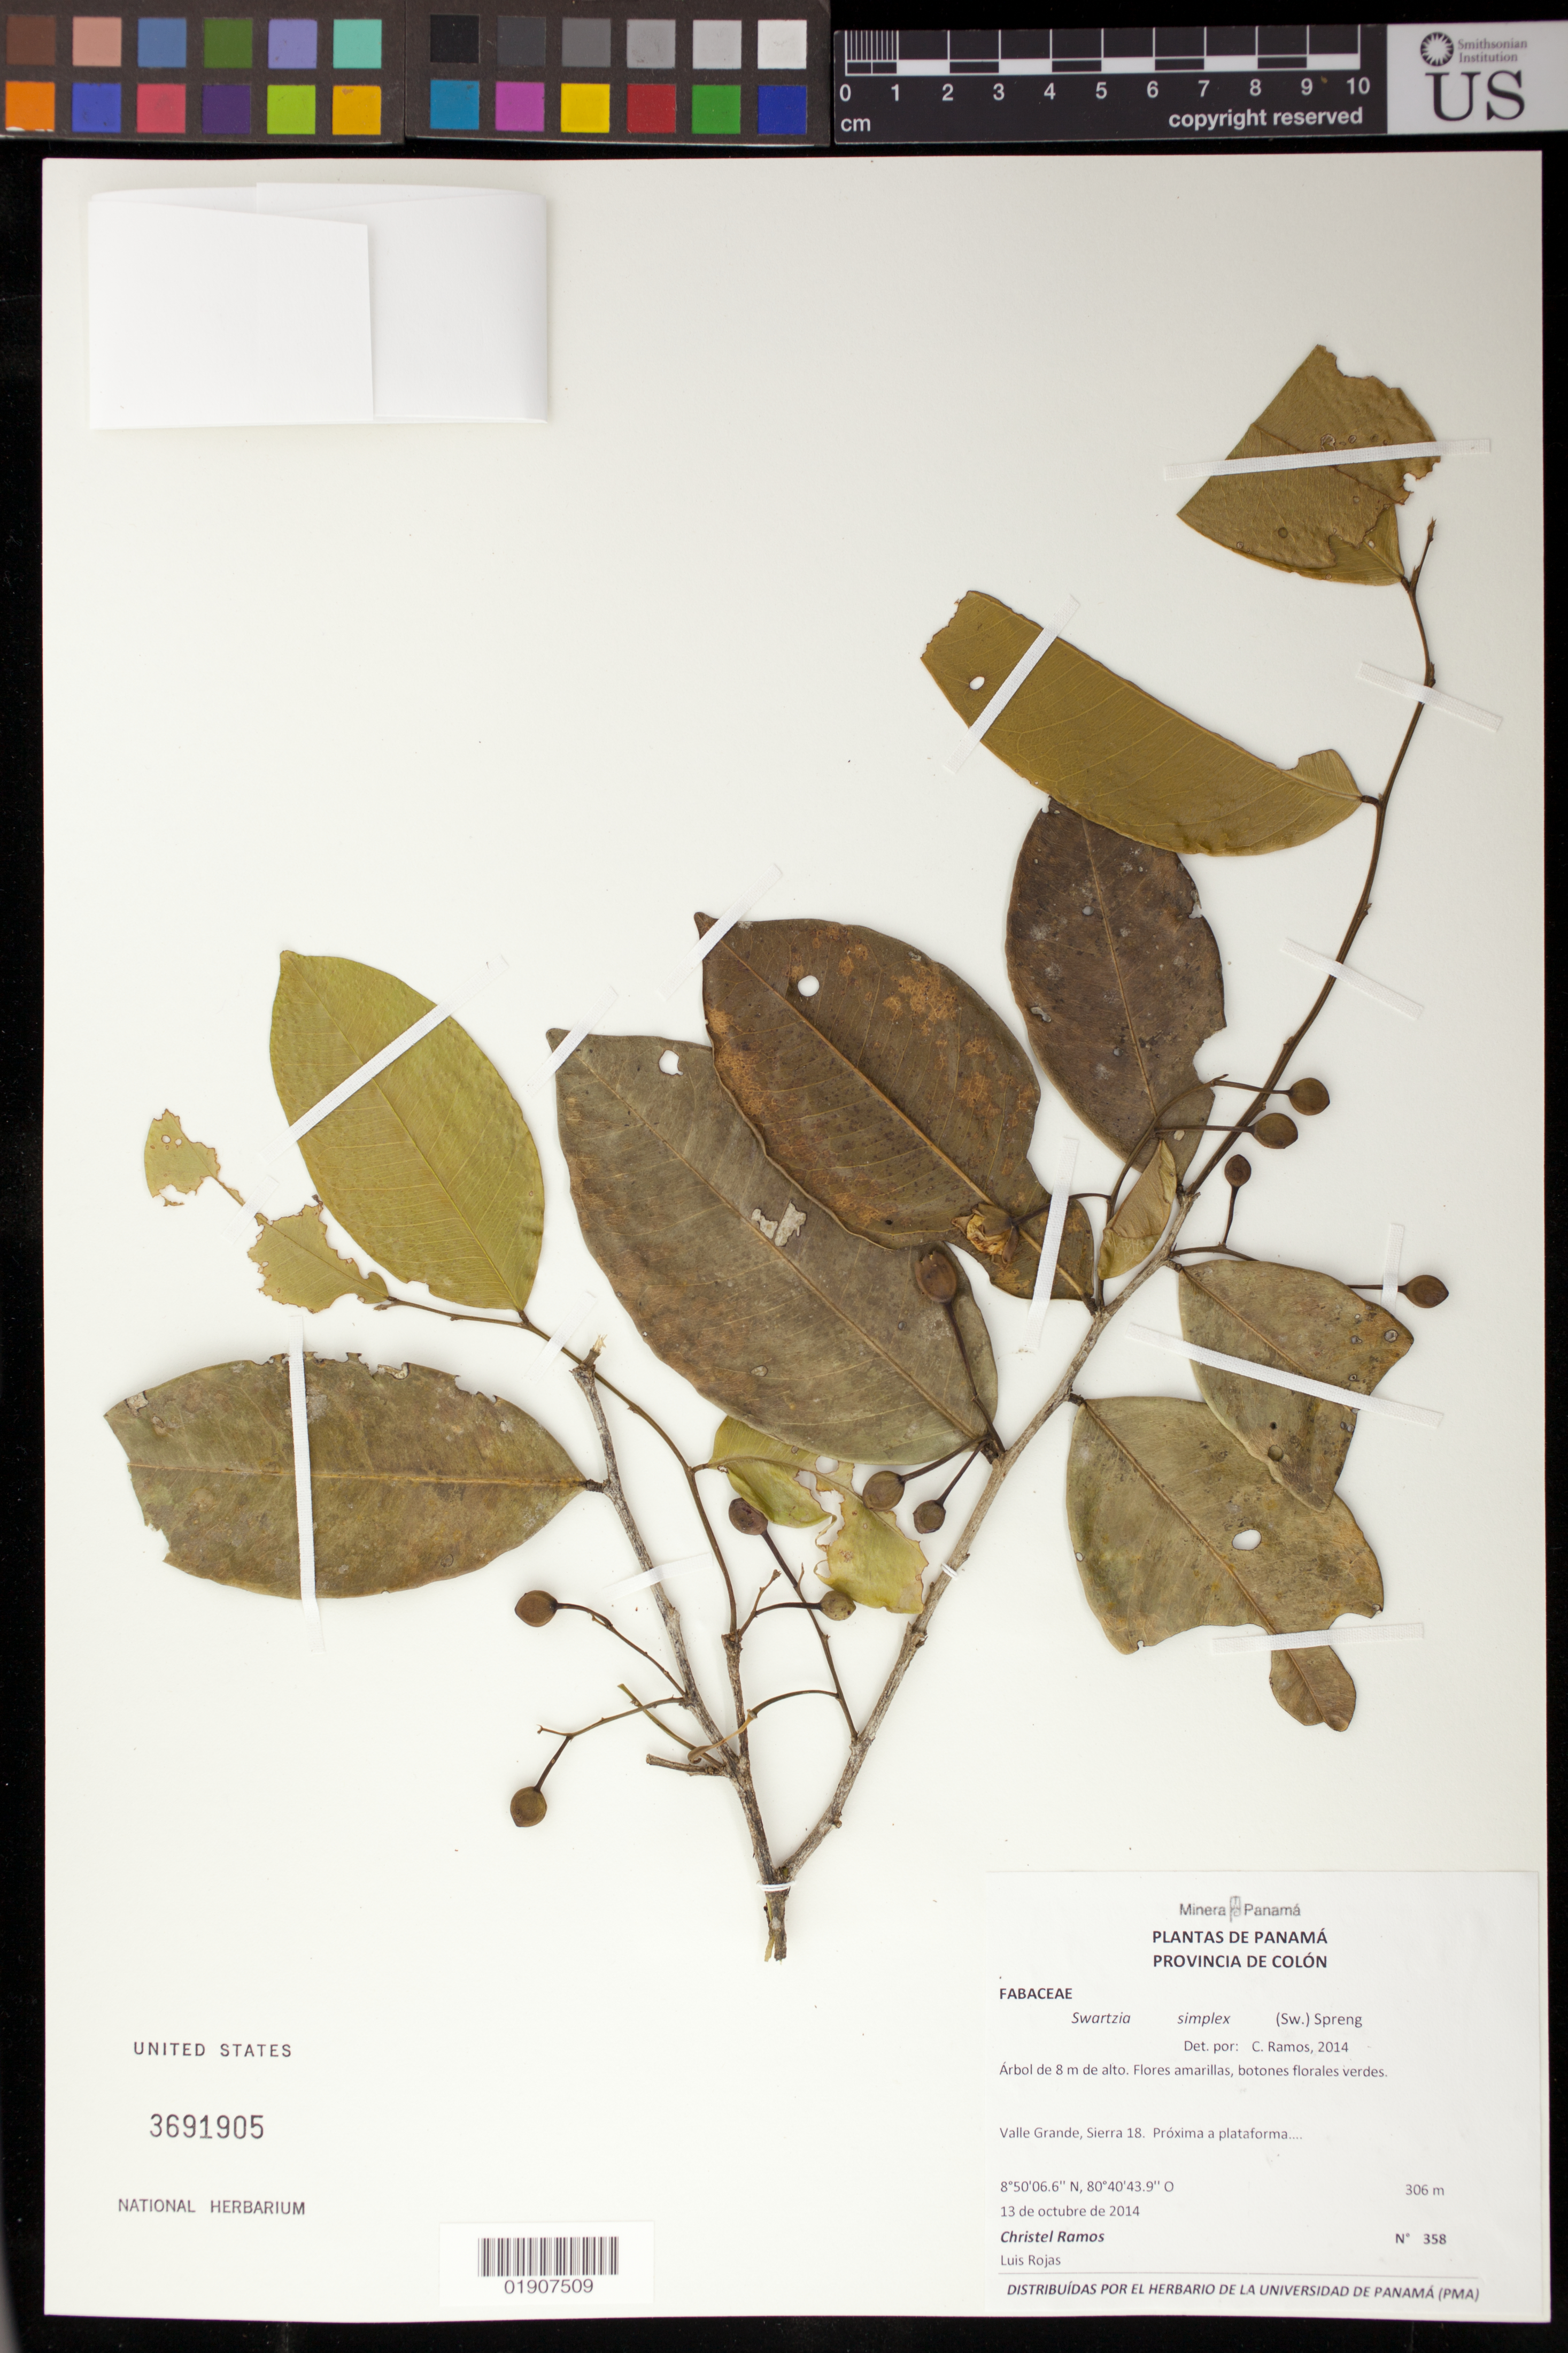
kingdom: Plantae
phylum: Tracheophyta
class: Magnoliopsida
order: Fabales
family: Fabaceae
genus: Swartzia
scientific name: Swartzia simplex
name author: (Sw.) Spreng.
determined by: Ramos, C.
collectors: C. Ramos & L. Rojas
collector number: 358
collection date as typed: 13 de octubre de 2014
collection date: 2014-10-13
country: Panama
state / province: Colón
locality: Valle Grande, Sierra 18. Proxima a plataforma...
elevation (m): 306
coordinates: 8 50 06.6 N, 80 40 43.9 O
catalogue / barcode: US 3691905